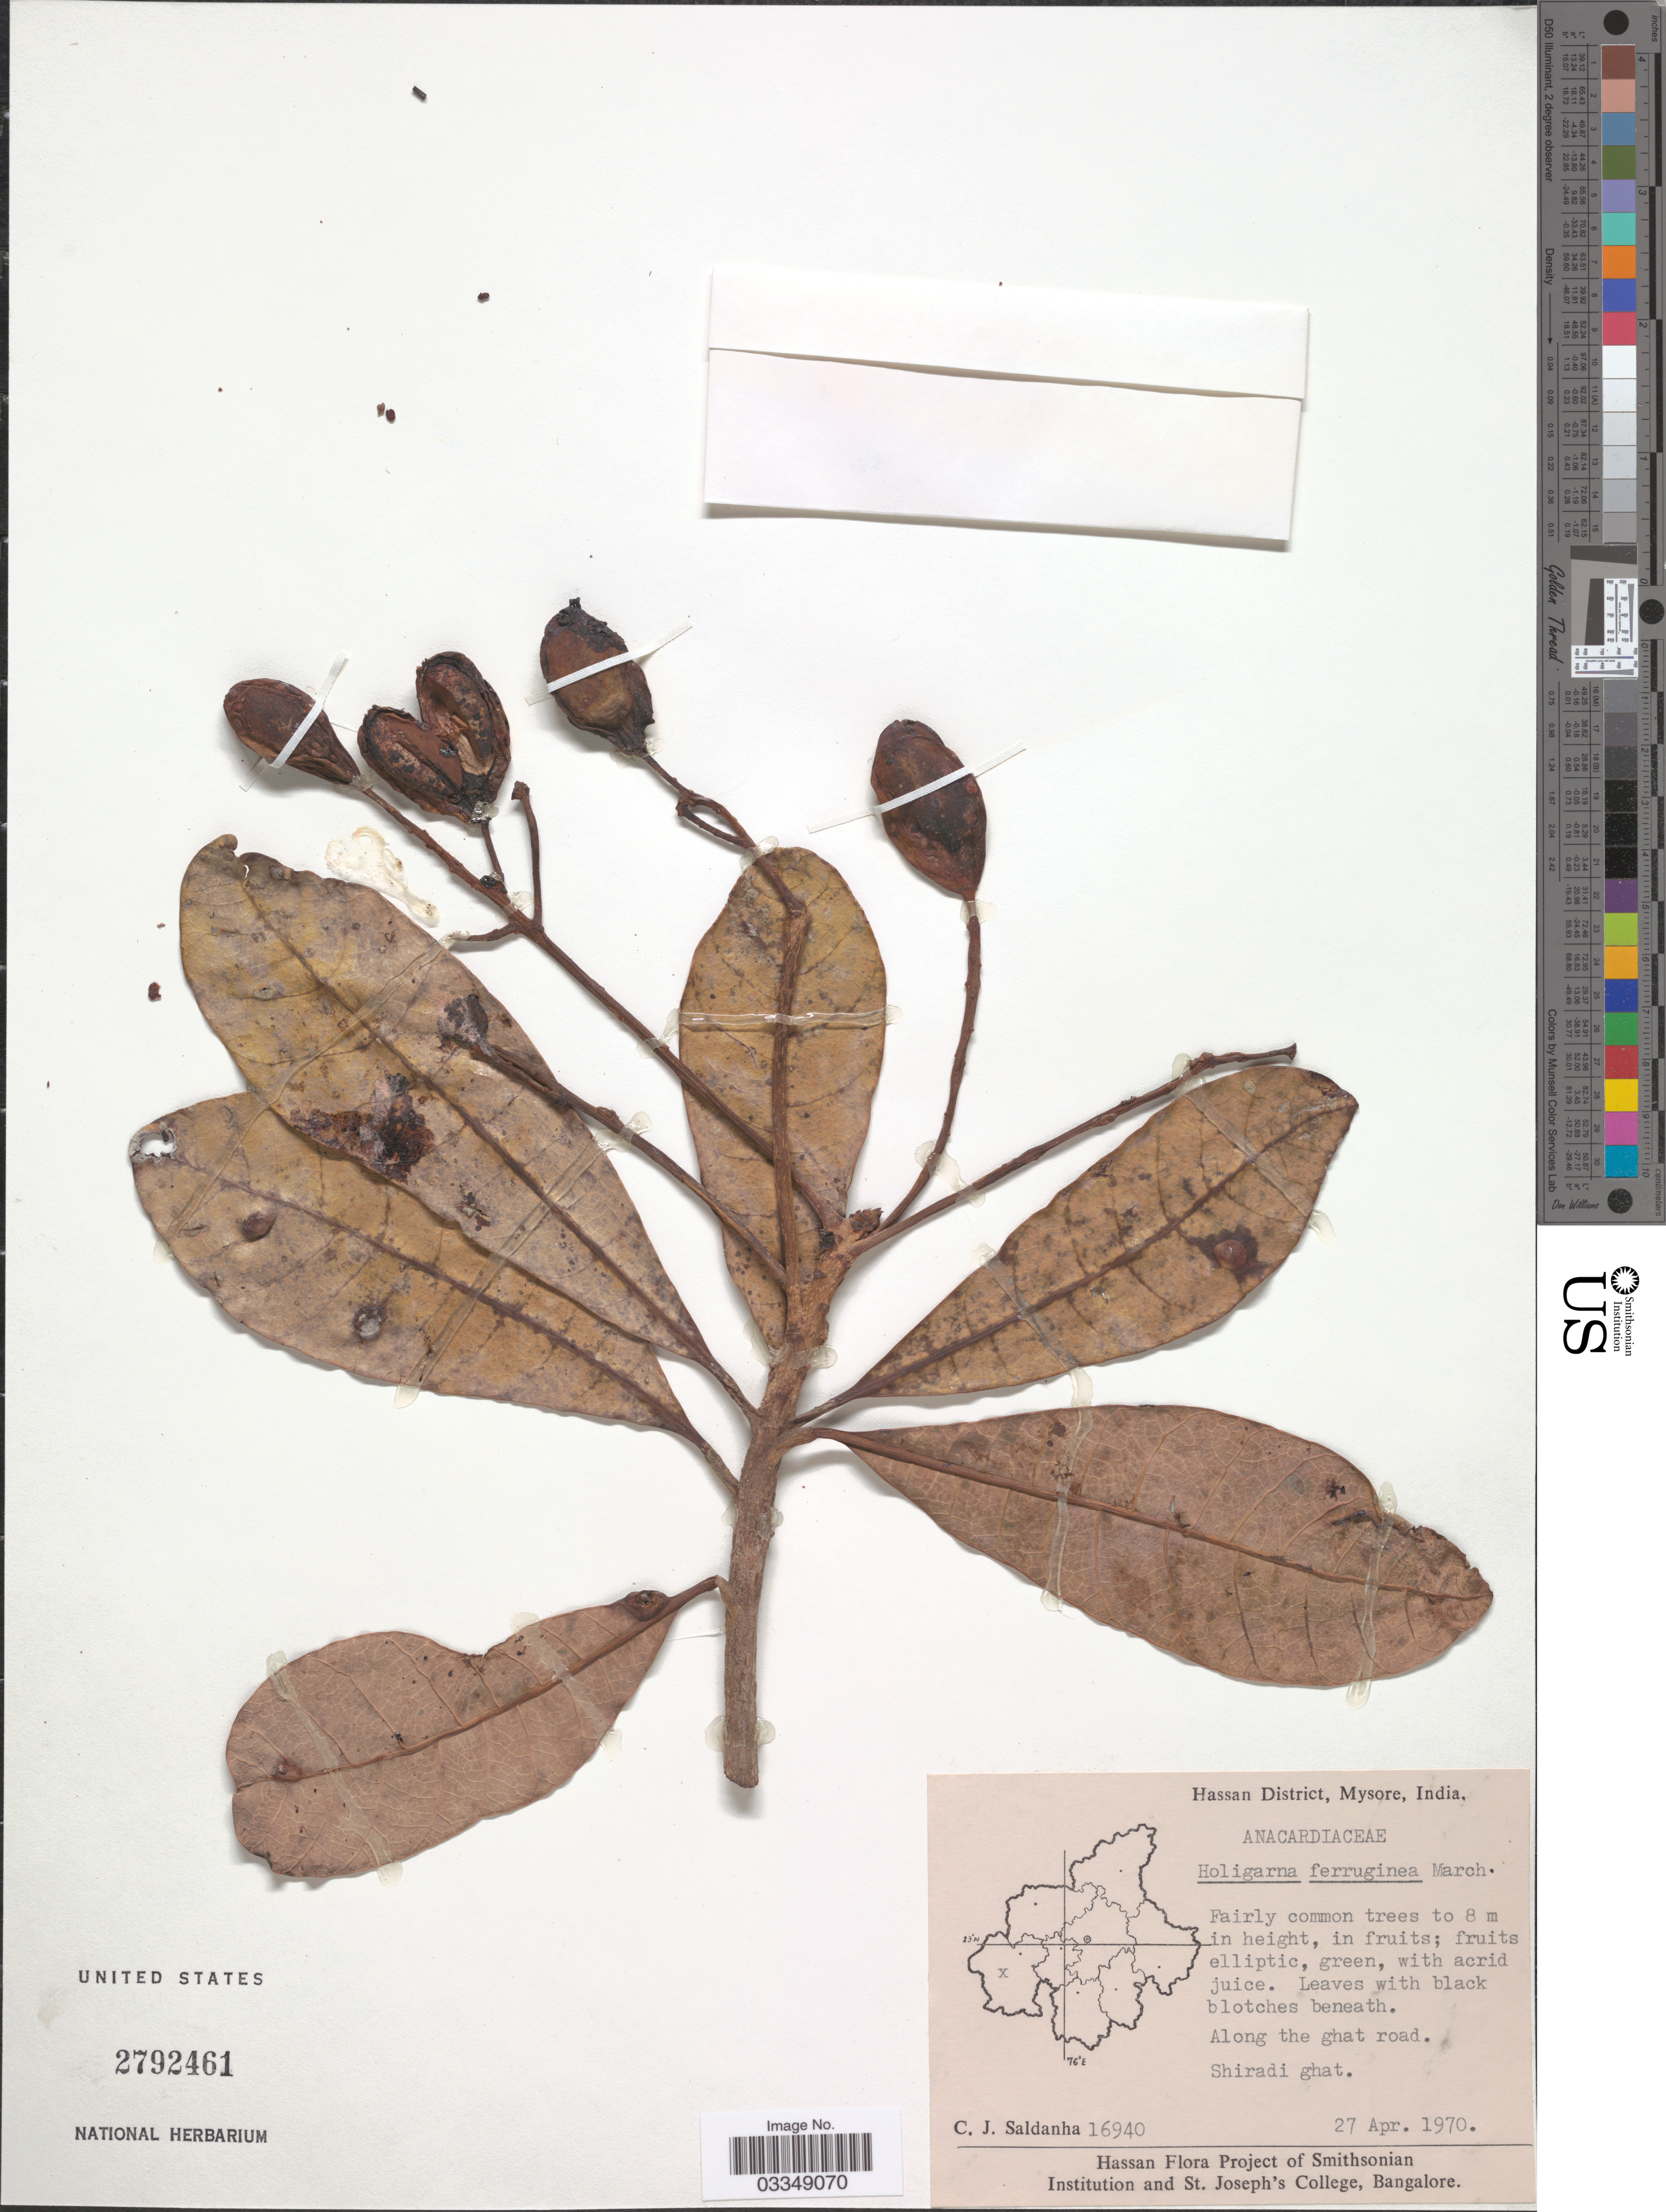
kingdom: Plantae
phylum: Tracheophyta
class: Magnoliopsida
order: Sapindales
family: Anacardiaceae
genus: Holigarna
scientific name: Holigarna ferruginea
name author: Marchand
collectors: C. J. Saldanha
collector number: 16940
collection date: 1970-04-27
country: India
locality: Hassan District, Mysore. Along the ghat road. Shiradi ghat.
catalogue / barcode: US 2792461